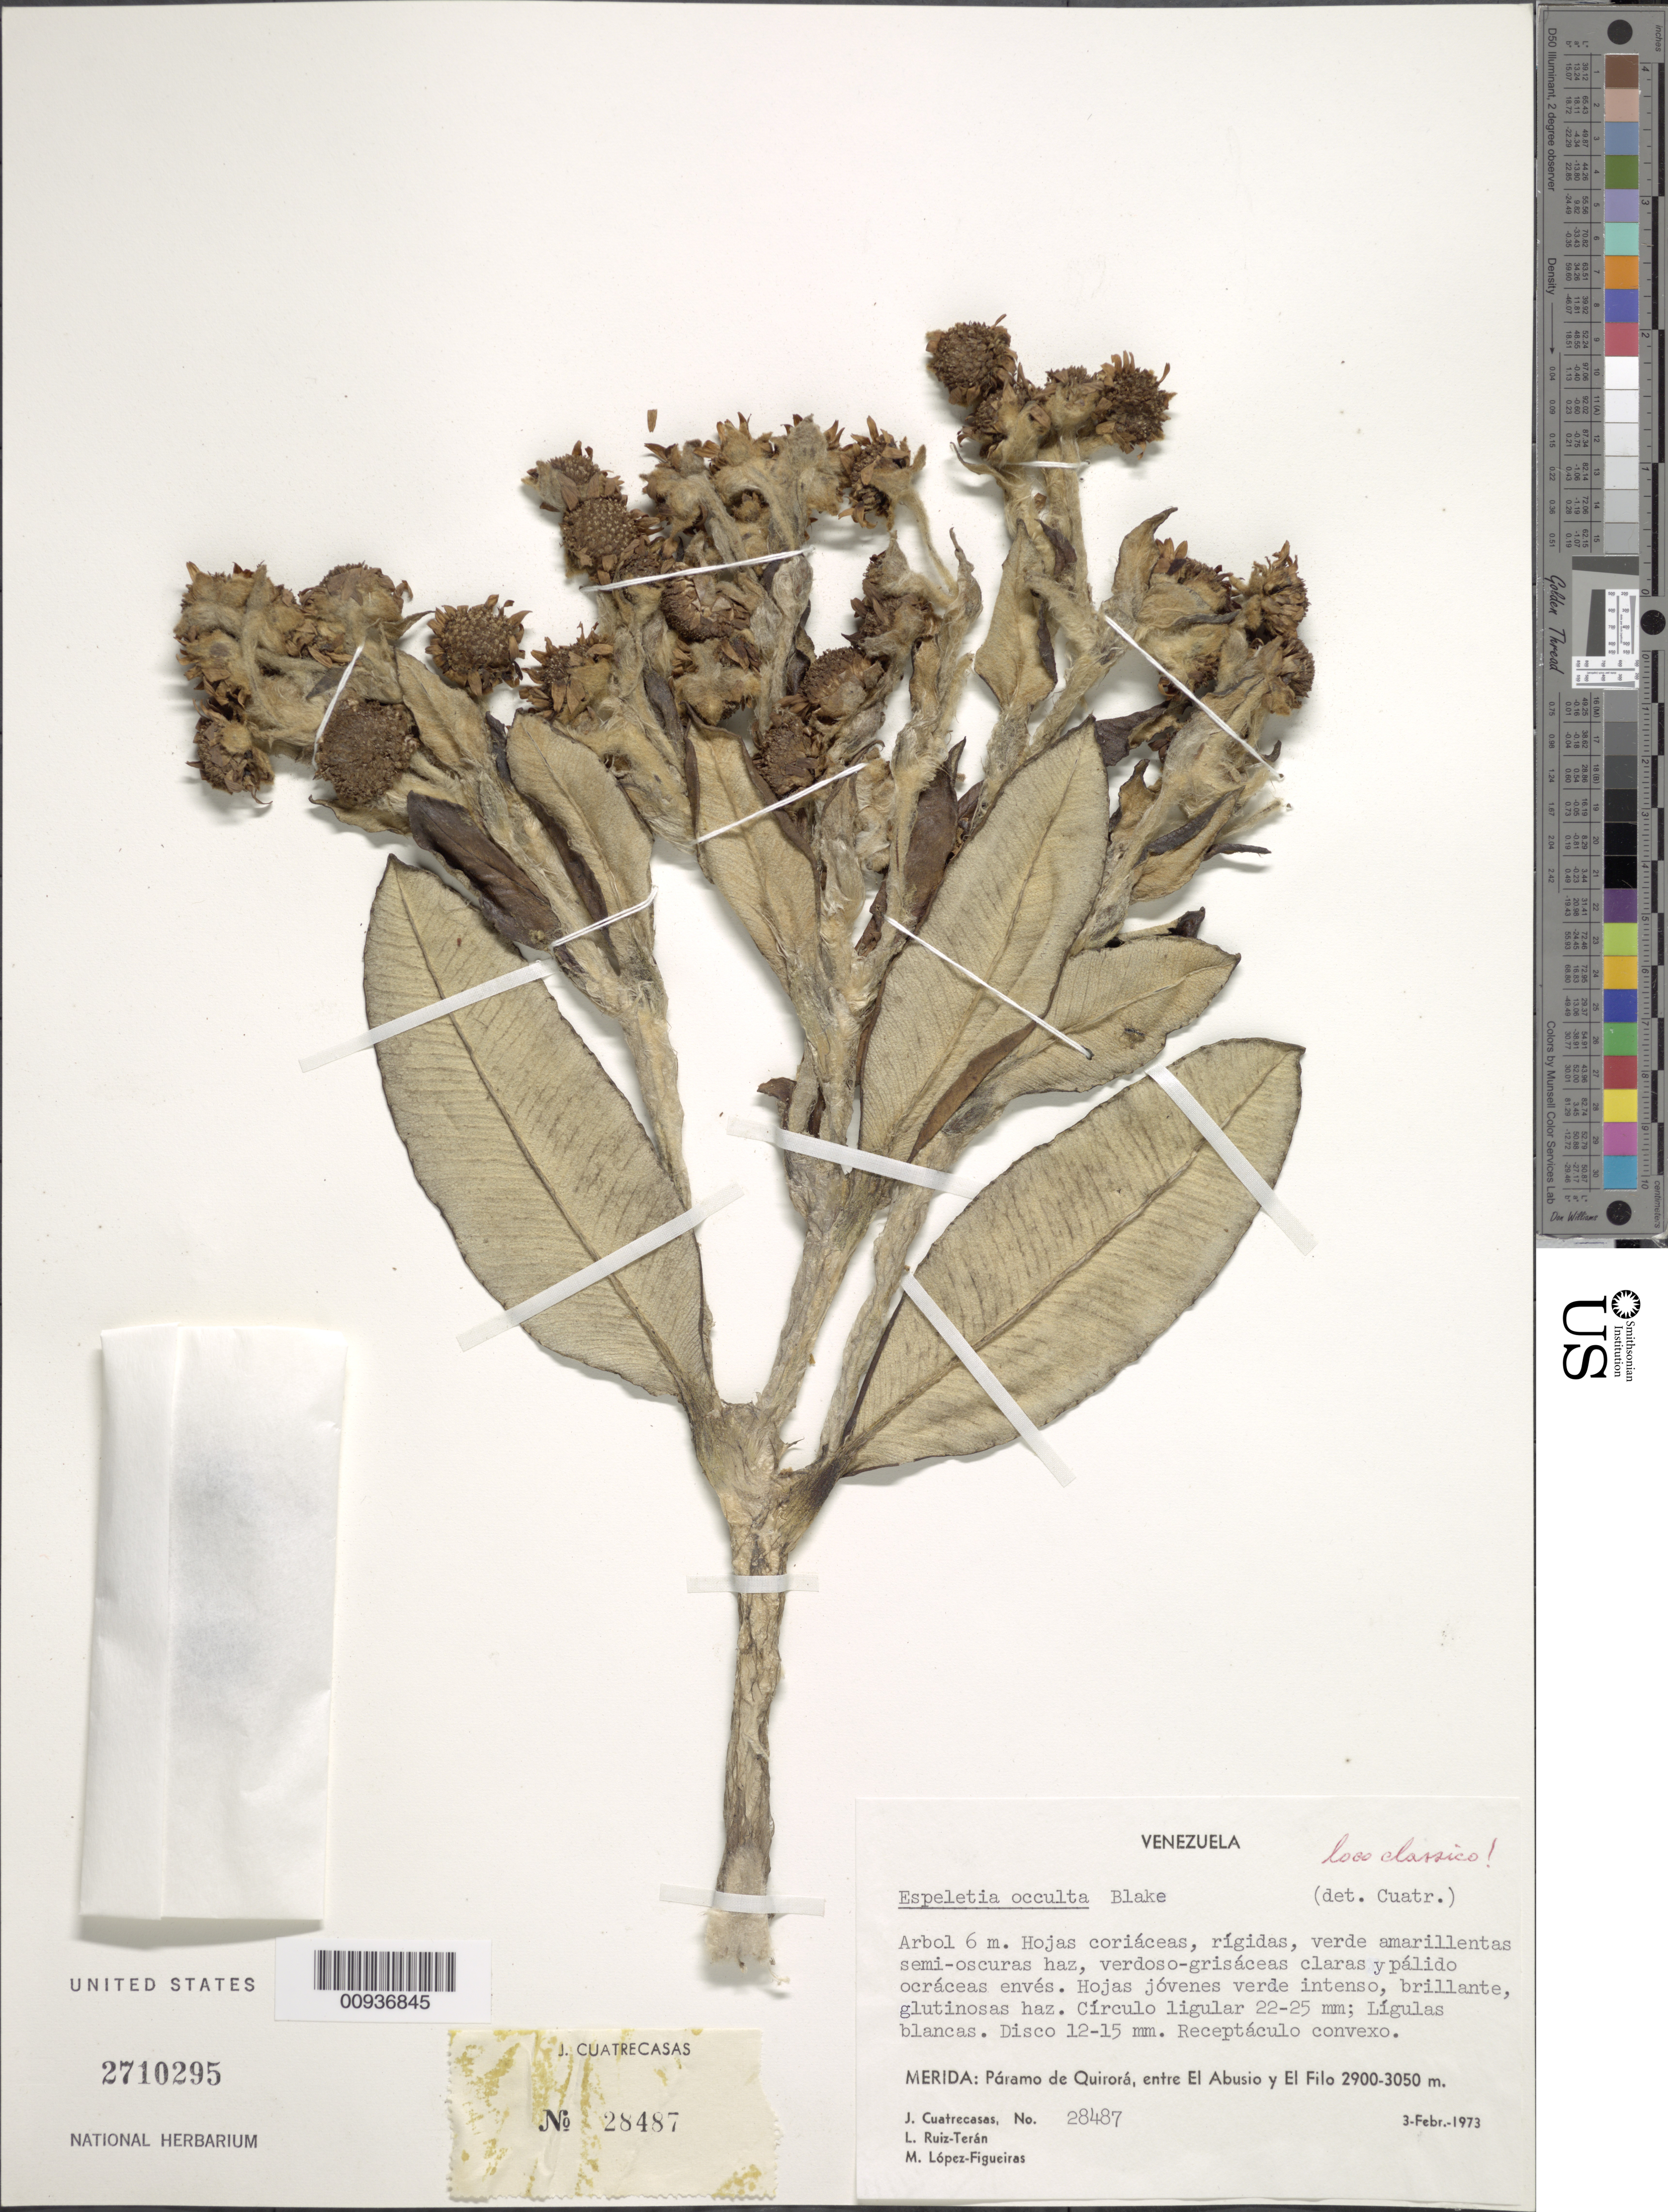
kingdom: Plantae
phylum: Tracheophyta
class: Magnoliopsida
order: Asterales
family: Asteraceae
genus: Libanothamnus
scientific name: Libanothamnus occultus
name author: (S.F. Blake) Cuatrec.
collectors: J. Cuatrecasas, L. E. Ruíz-Terán & M. López Figueiras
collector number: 28487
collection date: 1973-02-03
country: Venezuela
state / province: Mérida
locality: Paramo de Quirora, entre El Abusio y El Filo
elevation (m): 2900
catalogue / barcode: US 2710295